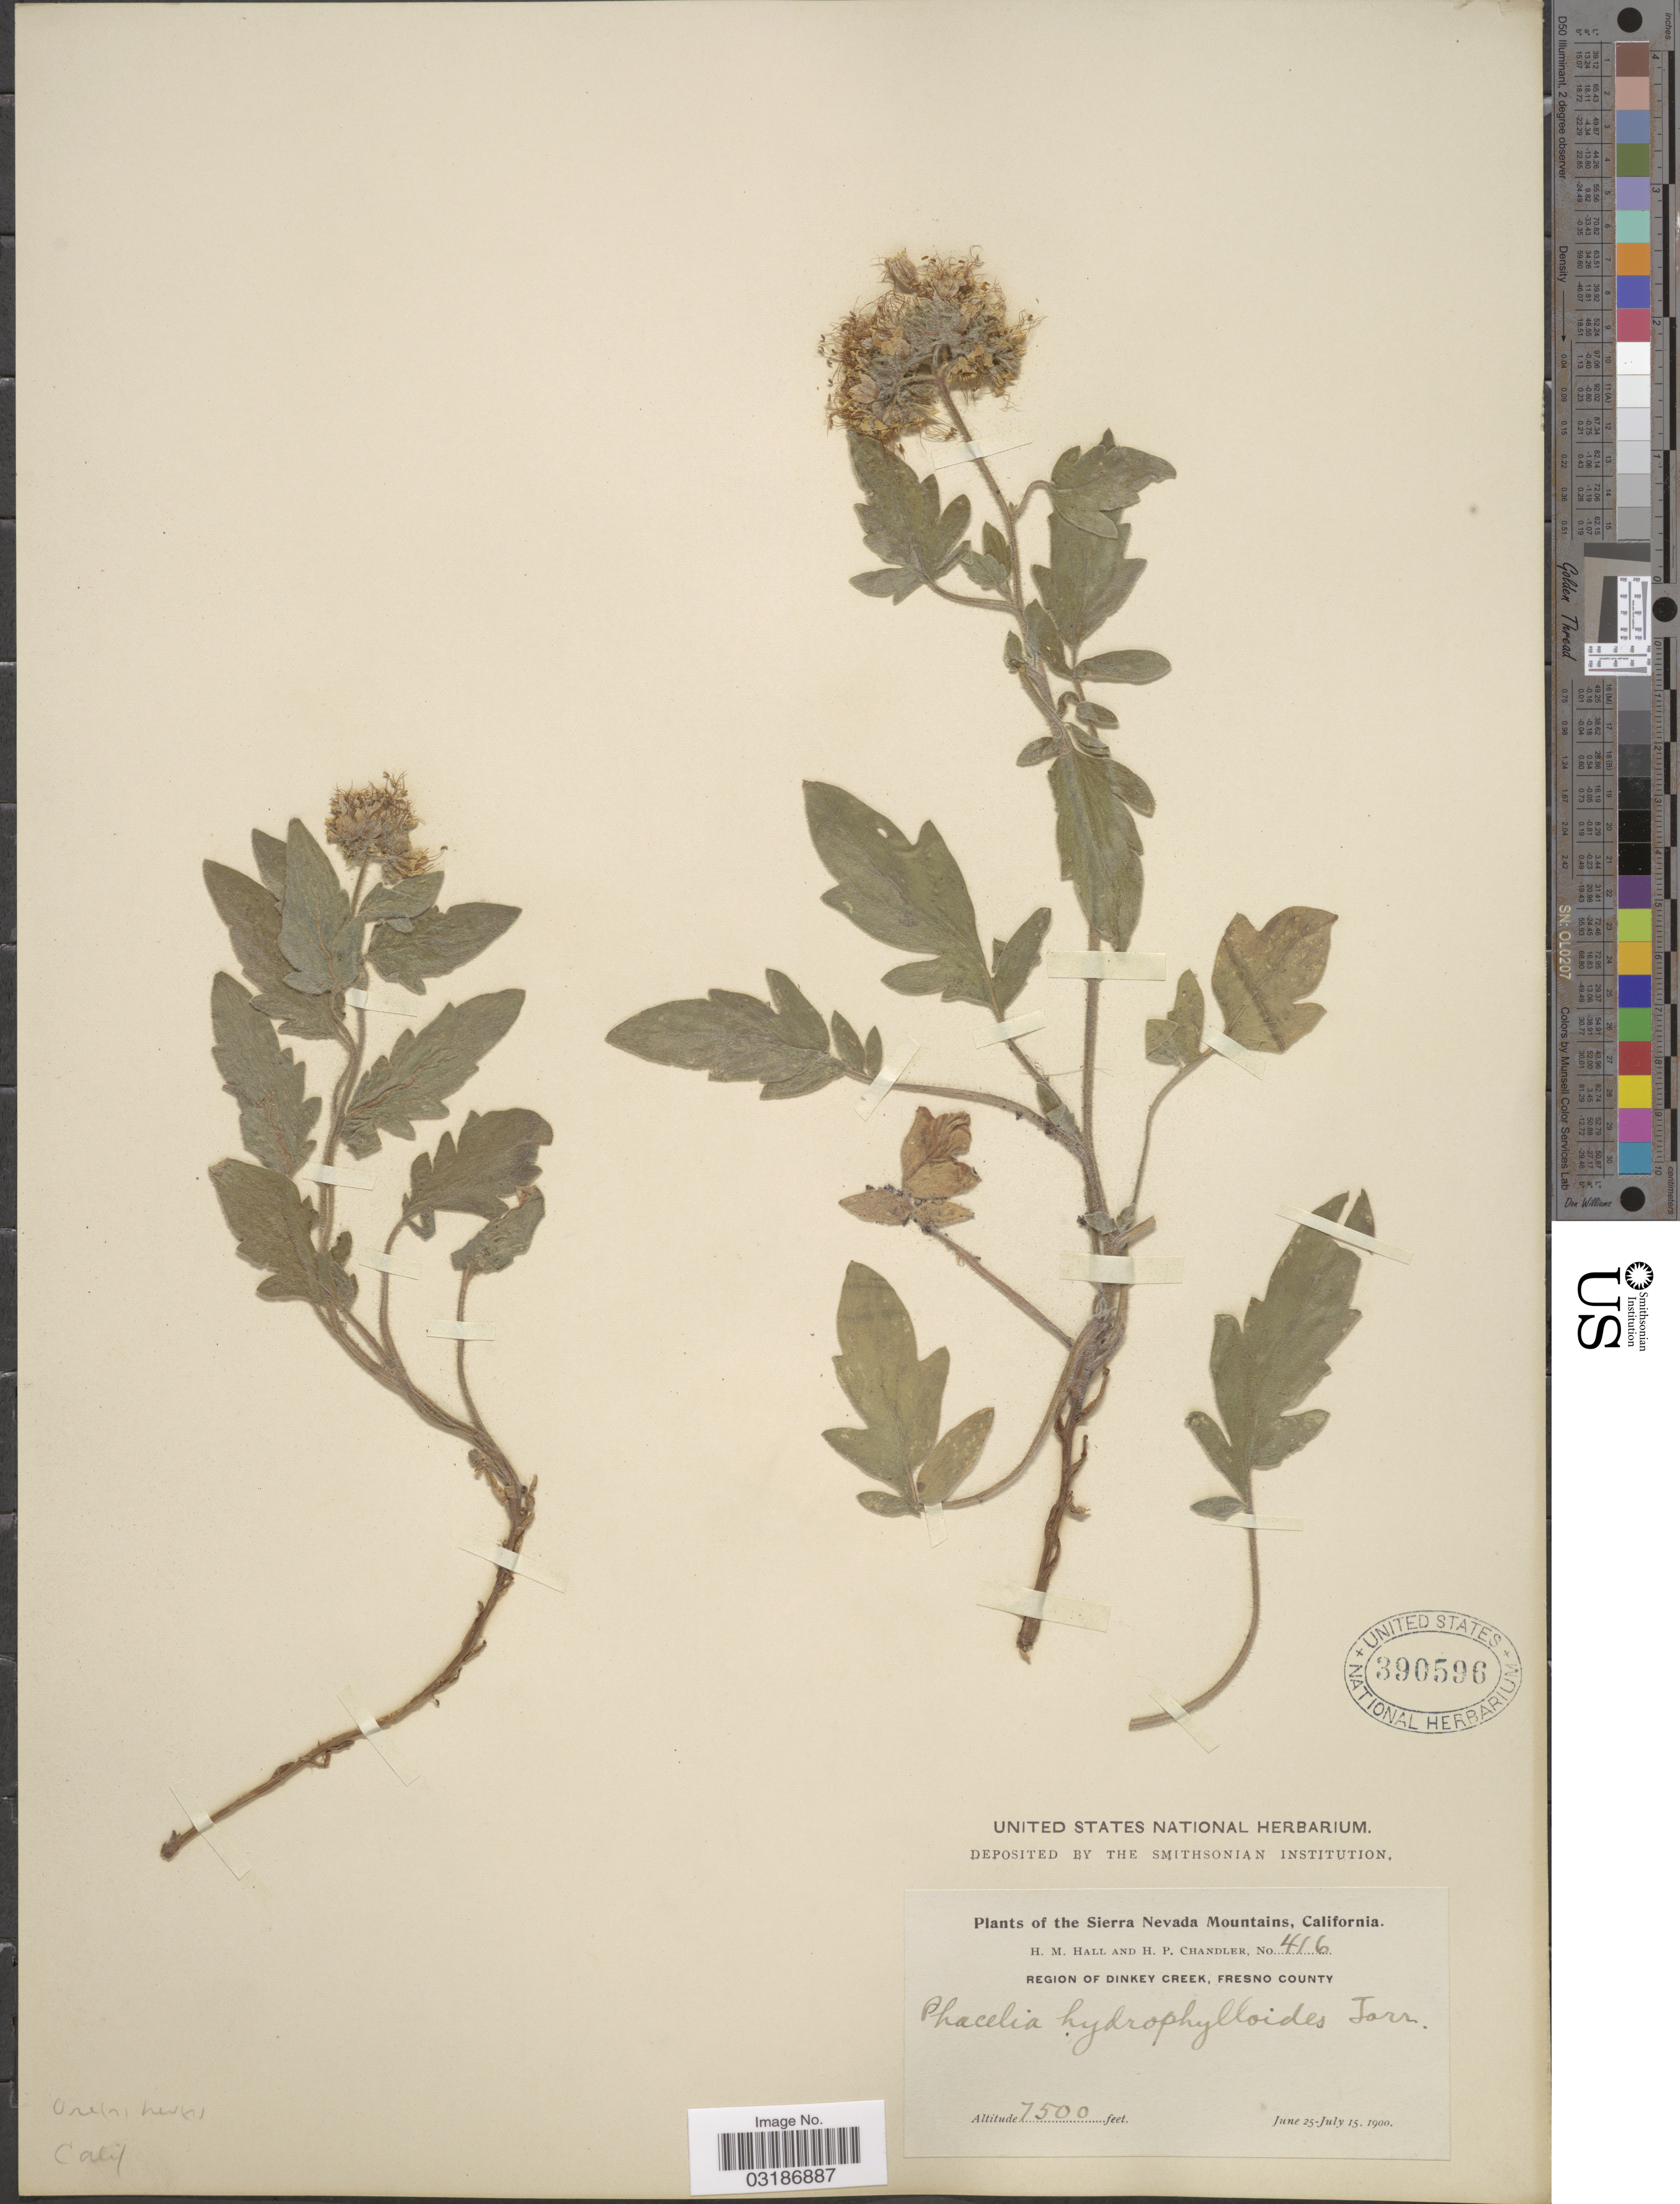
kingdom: Plantae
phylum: Tracheophyta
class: Magnoliopsida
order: Boraginales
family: Hydrophyllaceae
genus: Phacelia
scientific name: Phacelia hydrophylloides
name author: Torr. & A. Gray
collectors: H. M. Hall & H. Chandler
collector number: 416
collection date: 1900-06-25/1900-07-15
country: United States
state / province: California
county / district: Fresno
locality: Sierra Nevada Mountains. Region of Dinkey Creek, Fresno County.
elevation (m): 2286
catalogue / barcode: US 390596